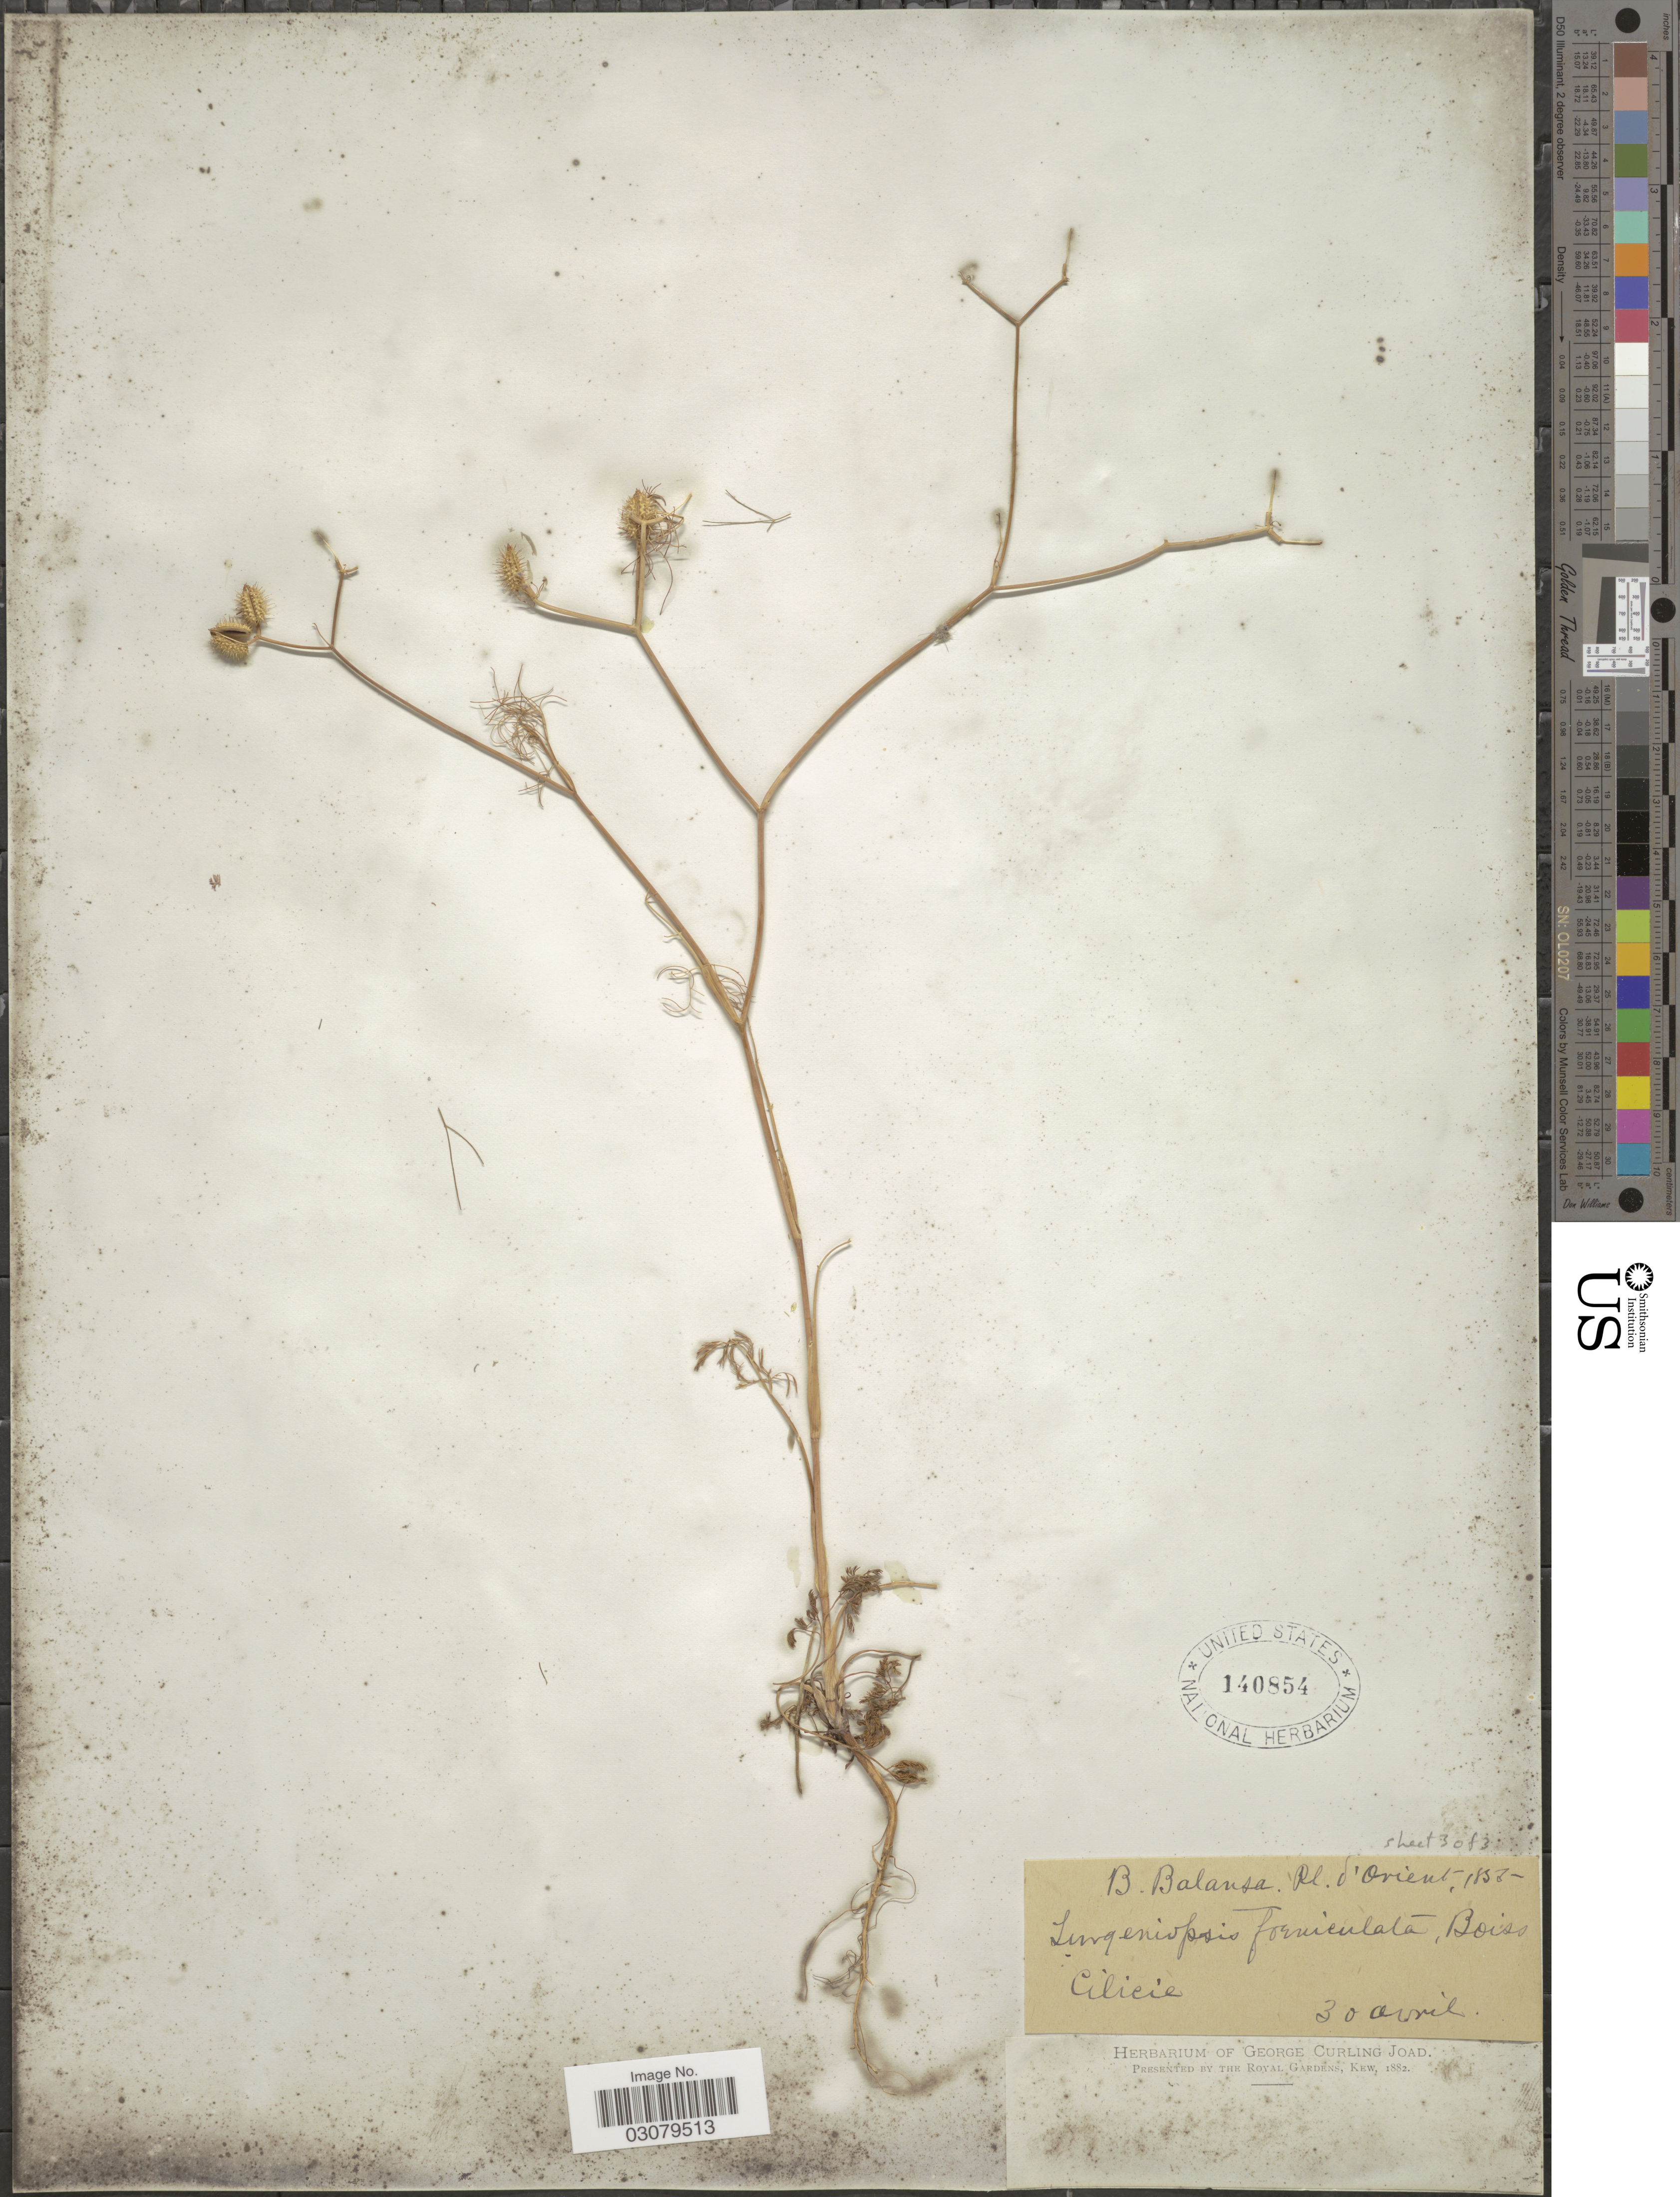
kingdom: Plantae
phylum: Tracheophyta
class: Magnoliopsida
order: Apiales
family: Apiaceae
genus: Turgeniopsis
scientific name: Turgeniopsis foeniculacea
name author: (Fenzl) Boiss.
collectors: B. Balansa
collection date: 1855-04-30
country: Turkey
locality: Orient. Cilicie.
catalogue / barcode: US 140854